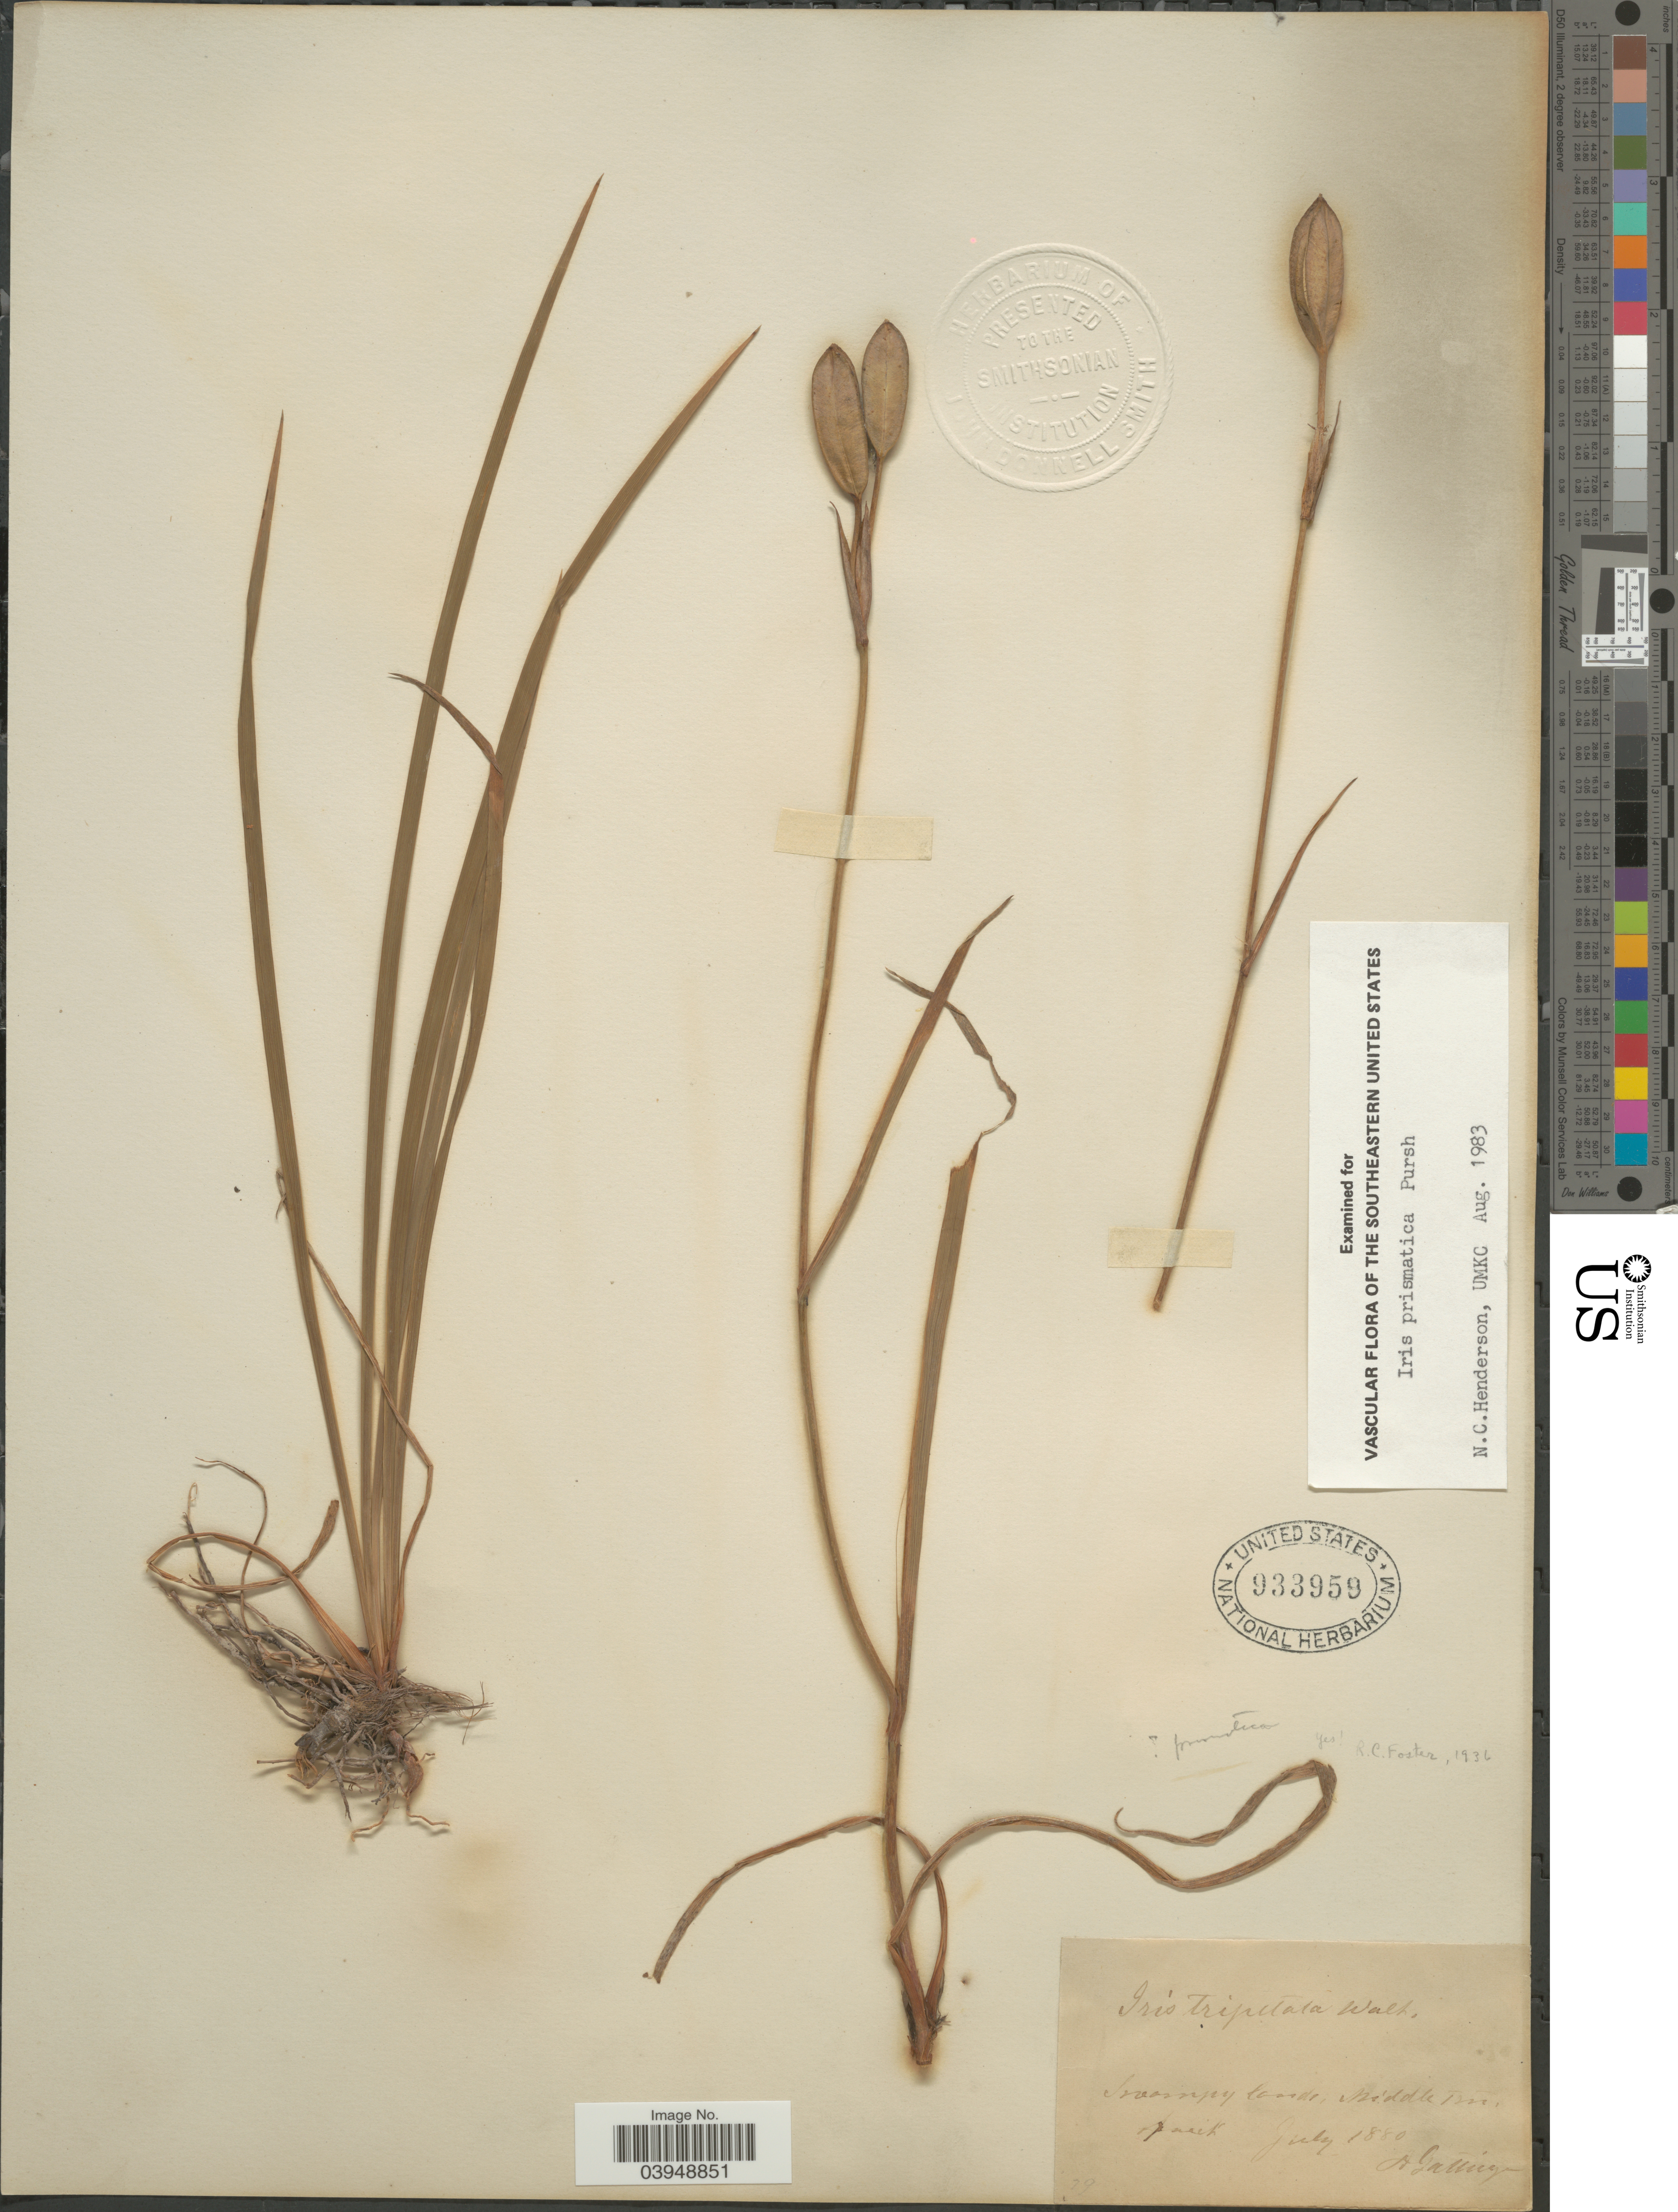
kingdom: Plantae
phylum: Tracheophyta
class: Liliopsida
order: Asparagales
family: Iridaceae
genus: Iris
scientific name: Iris prismatica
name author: Pursh ex Ker Gawl.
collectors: A. Gattinger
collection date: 1880-04/1880-07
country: United States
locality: Swampy lands, Middleton.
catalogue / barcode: US 933959